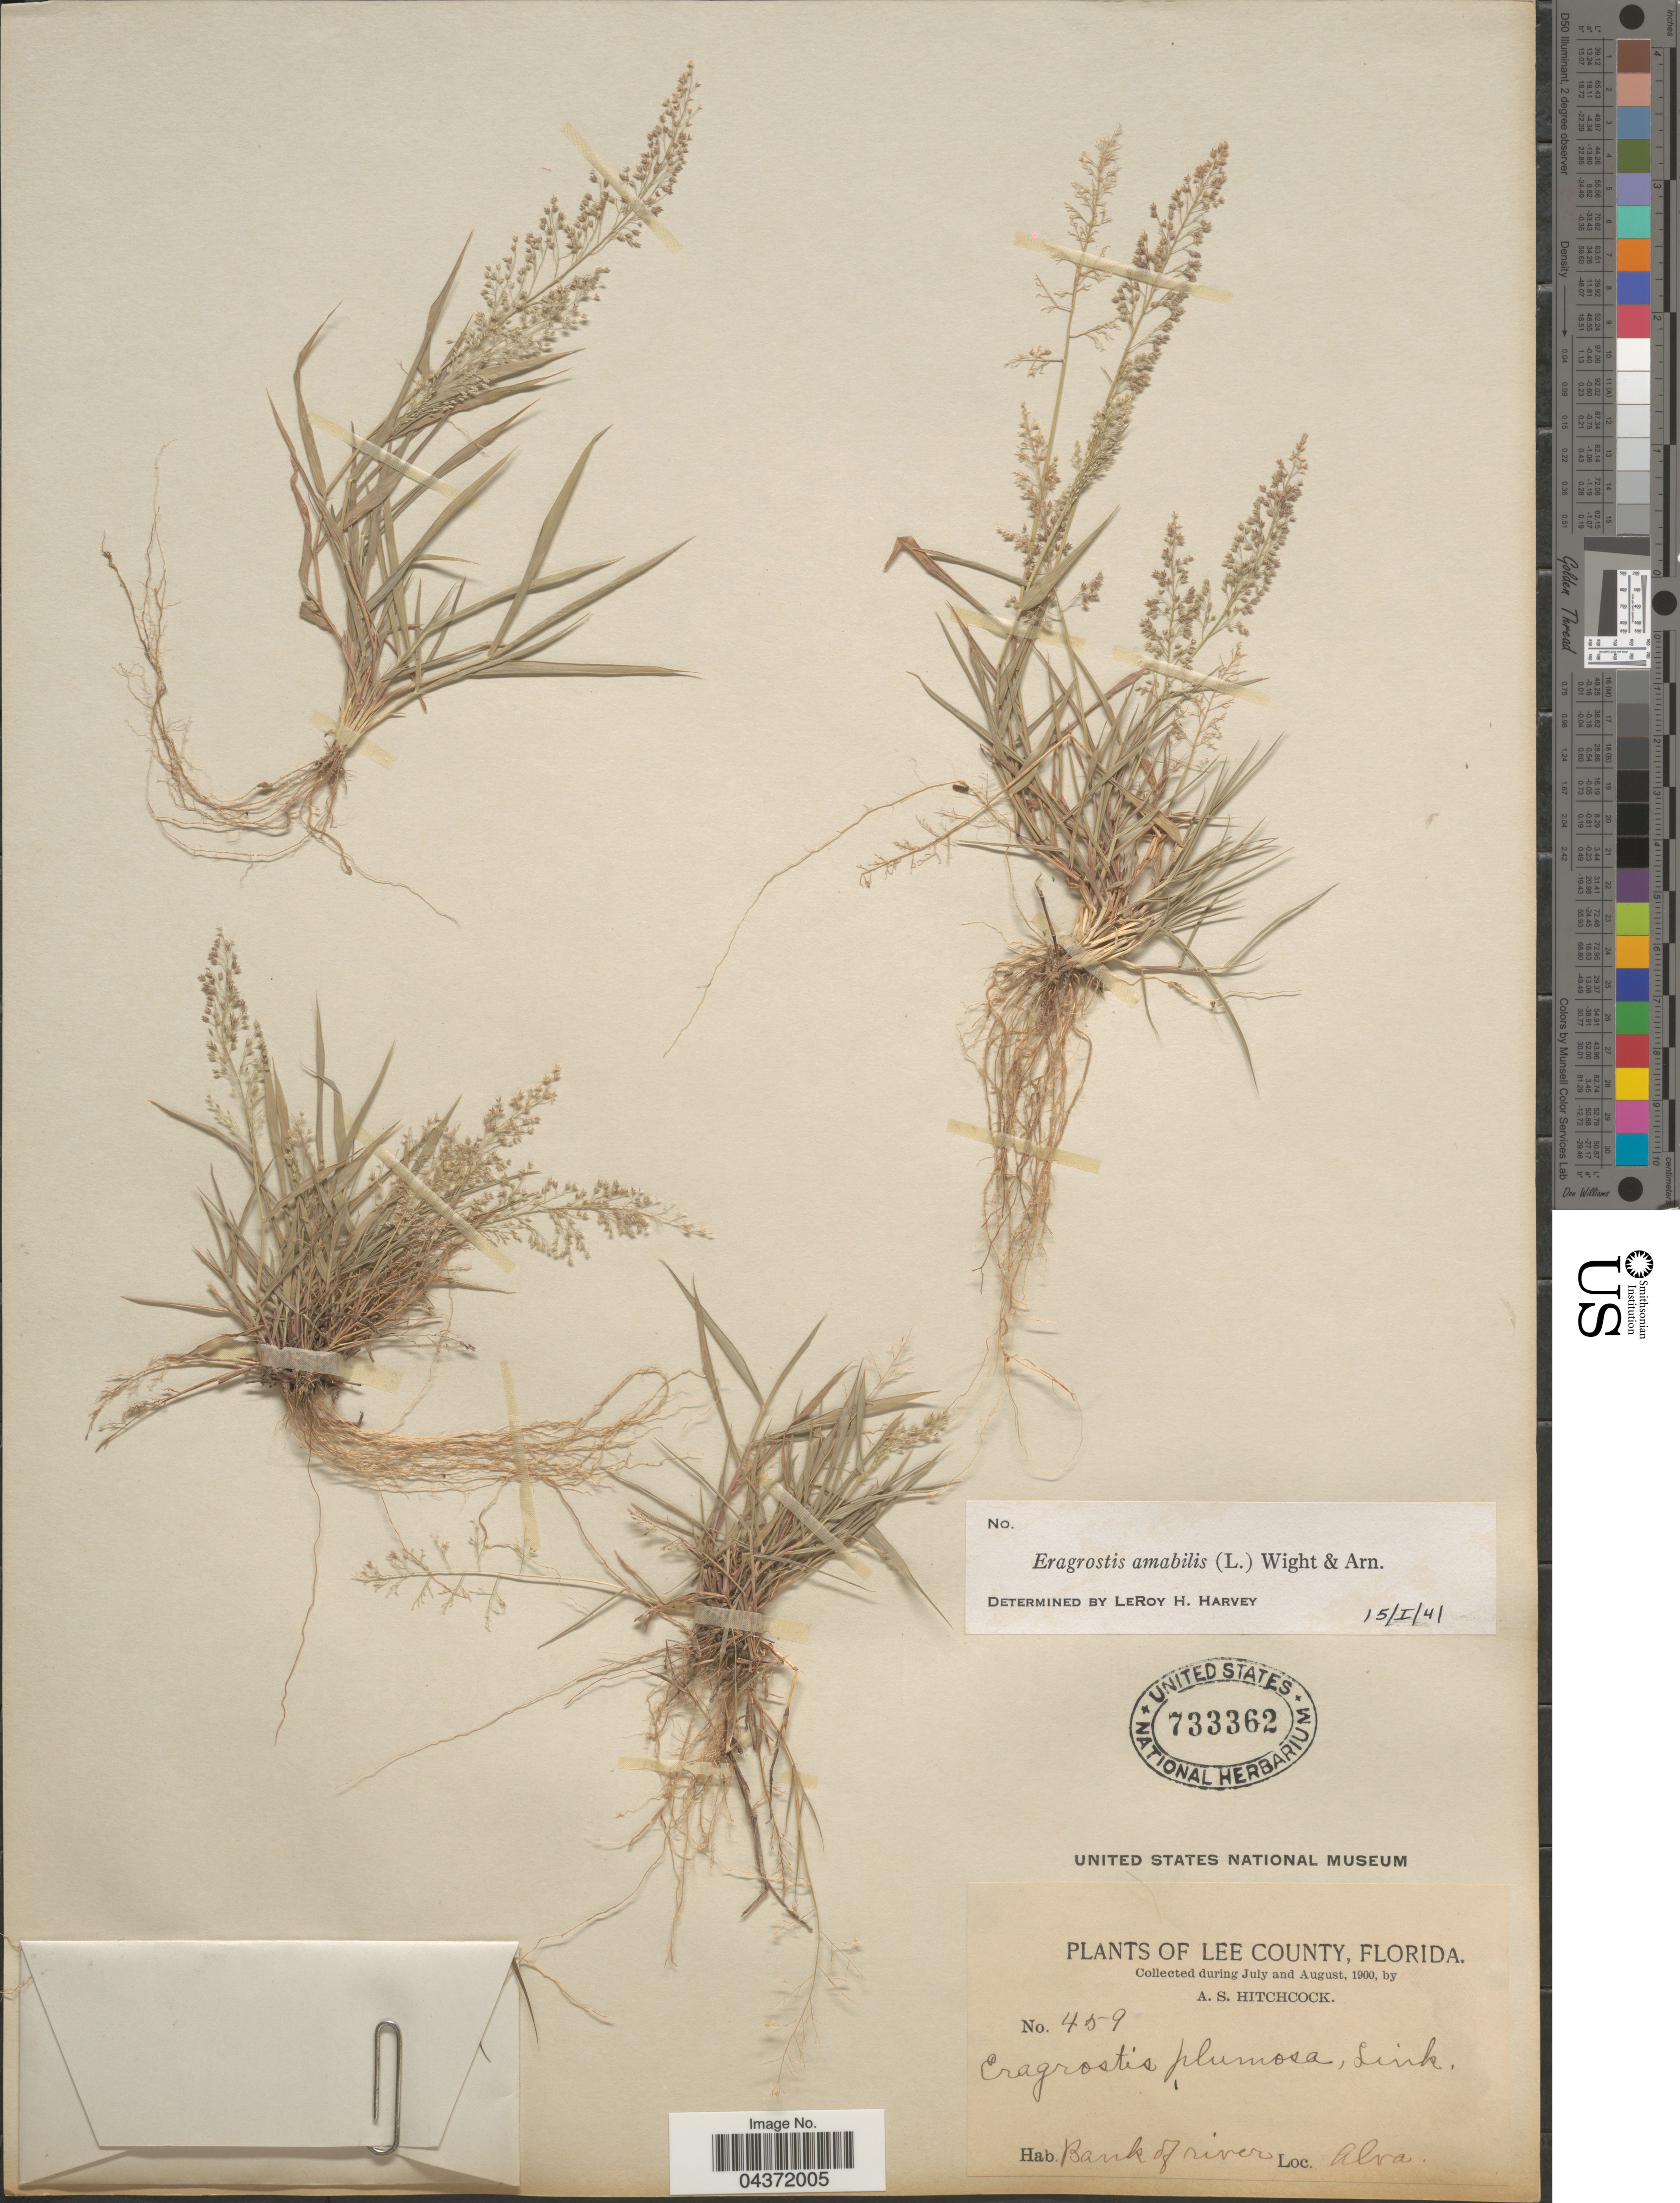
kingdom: Plantae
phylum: Tracheophyta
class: Liliopsida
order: Poales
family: Poaceae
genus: Eragrostis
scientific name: Eragrostis tenella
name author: (L.) P. Beauv. ex Roem. & Schult.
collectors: A. S. Hitchcock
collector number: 459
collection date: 1900-07/1900-08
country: United States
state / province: Florida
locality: Lee County. Bank of river. Alva.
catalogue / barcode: US 733362